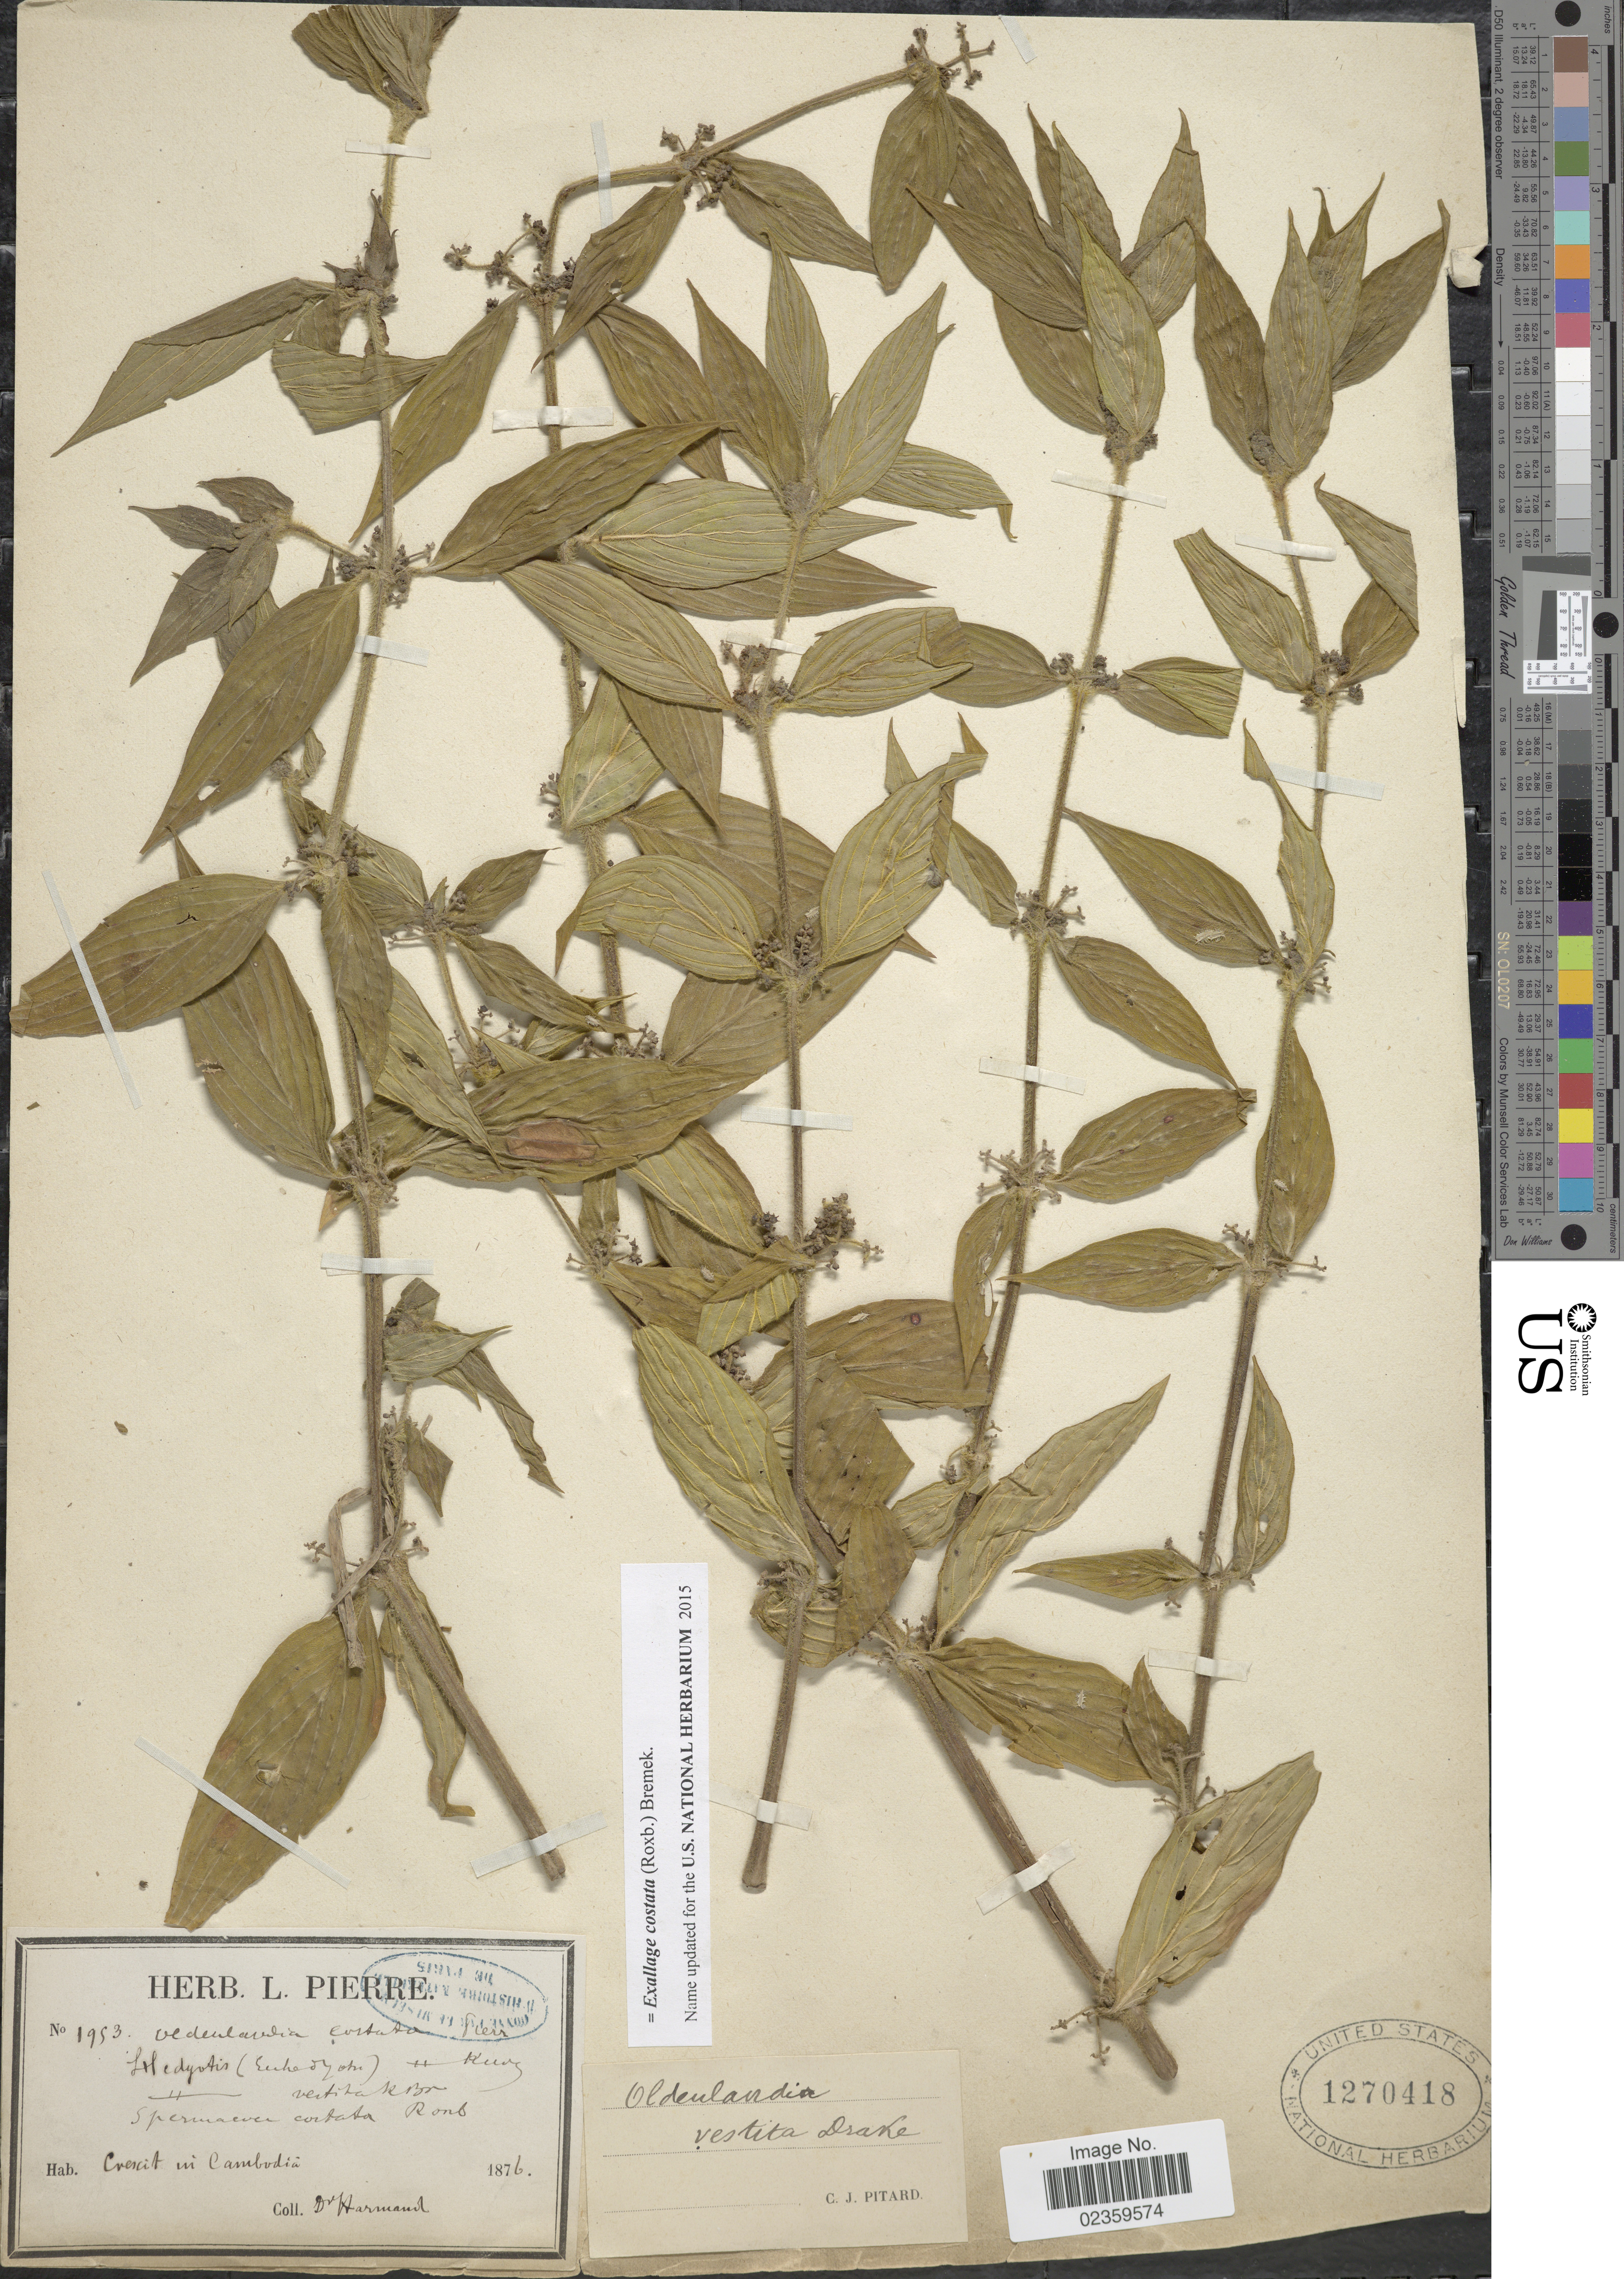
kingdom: Plantae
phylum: Tracheophyta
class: Magnoliopsida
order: Gentianales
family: Rubiaceae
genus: Exallage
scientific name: Exallage costata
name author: (Roxb.) Bremek.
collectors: Harmand, --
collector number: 1953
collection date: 1876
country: Cambodia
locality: Crescit in Cambodia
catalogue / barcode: US 1270418